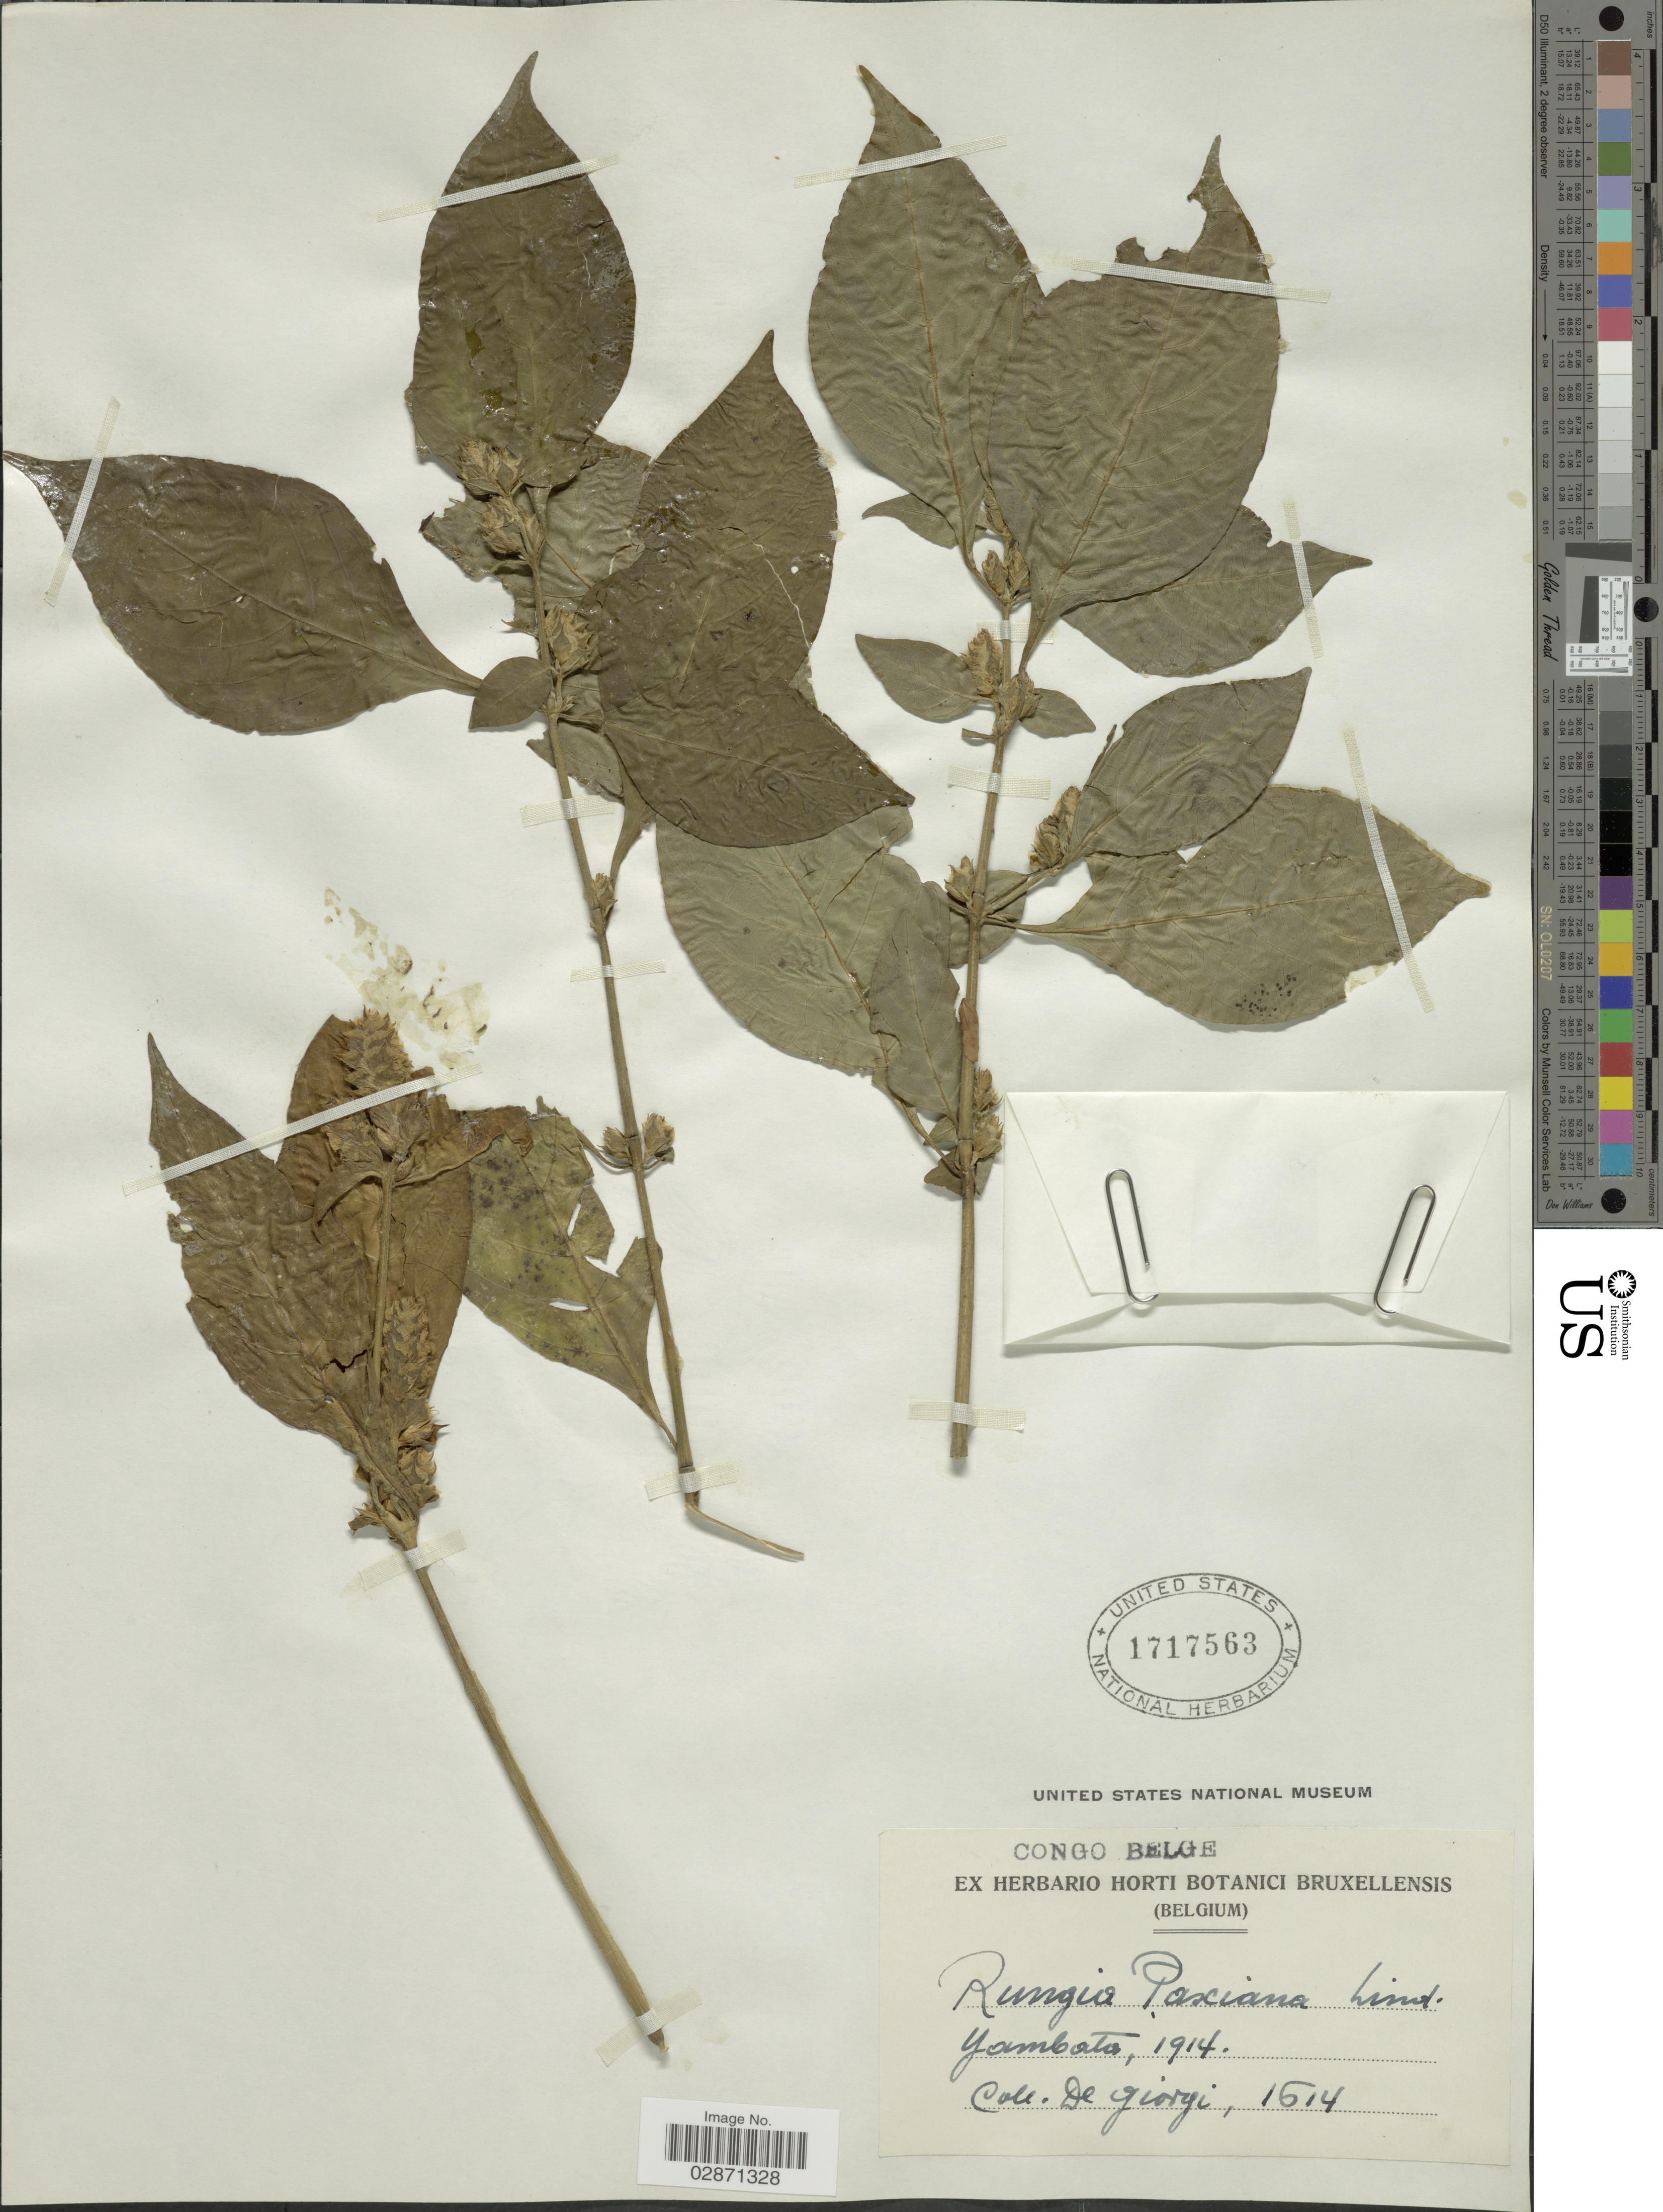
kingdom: Plantae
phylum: Tracheophyta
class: Magnoliopsida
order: Lamiales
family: Acanthaceae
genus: Rungia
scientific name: Rungia paxiana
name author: (Lindau) C.B. Clarke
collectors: D. Giorgi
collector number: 1614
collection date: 1914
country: Congo, Democratic Republic of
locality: Congo Belge. Yambata.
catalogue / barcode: US 1717563